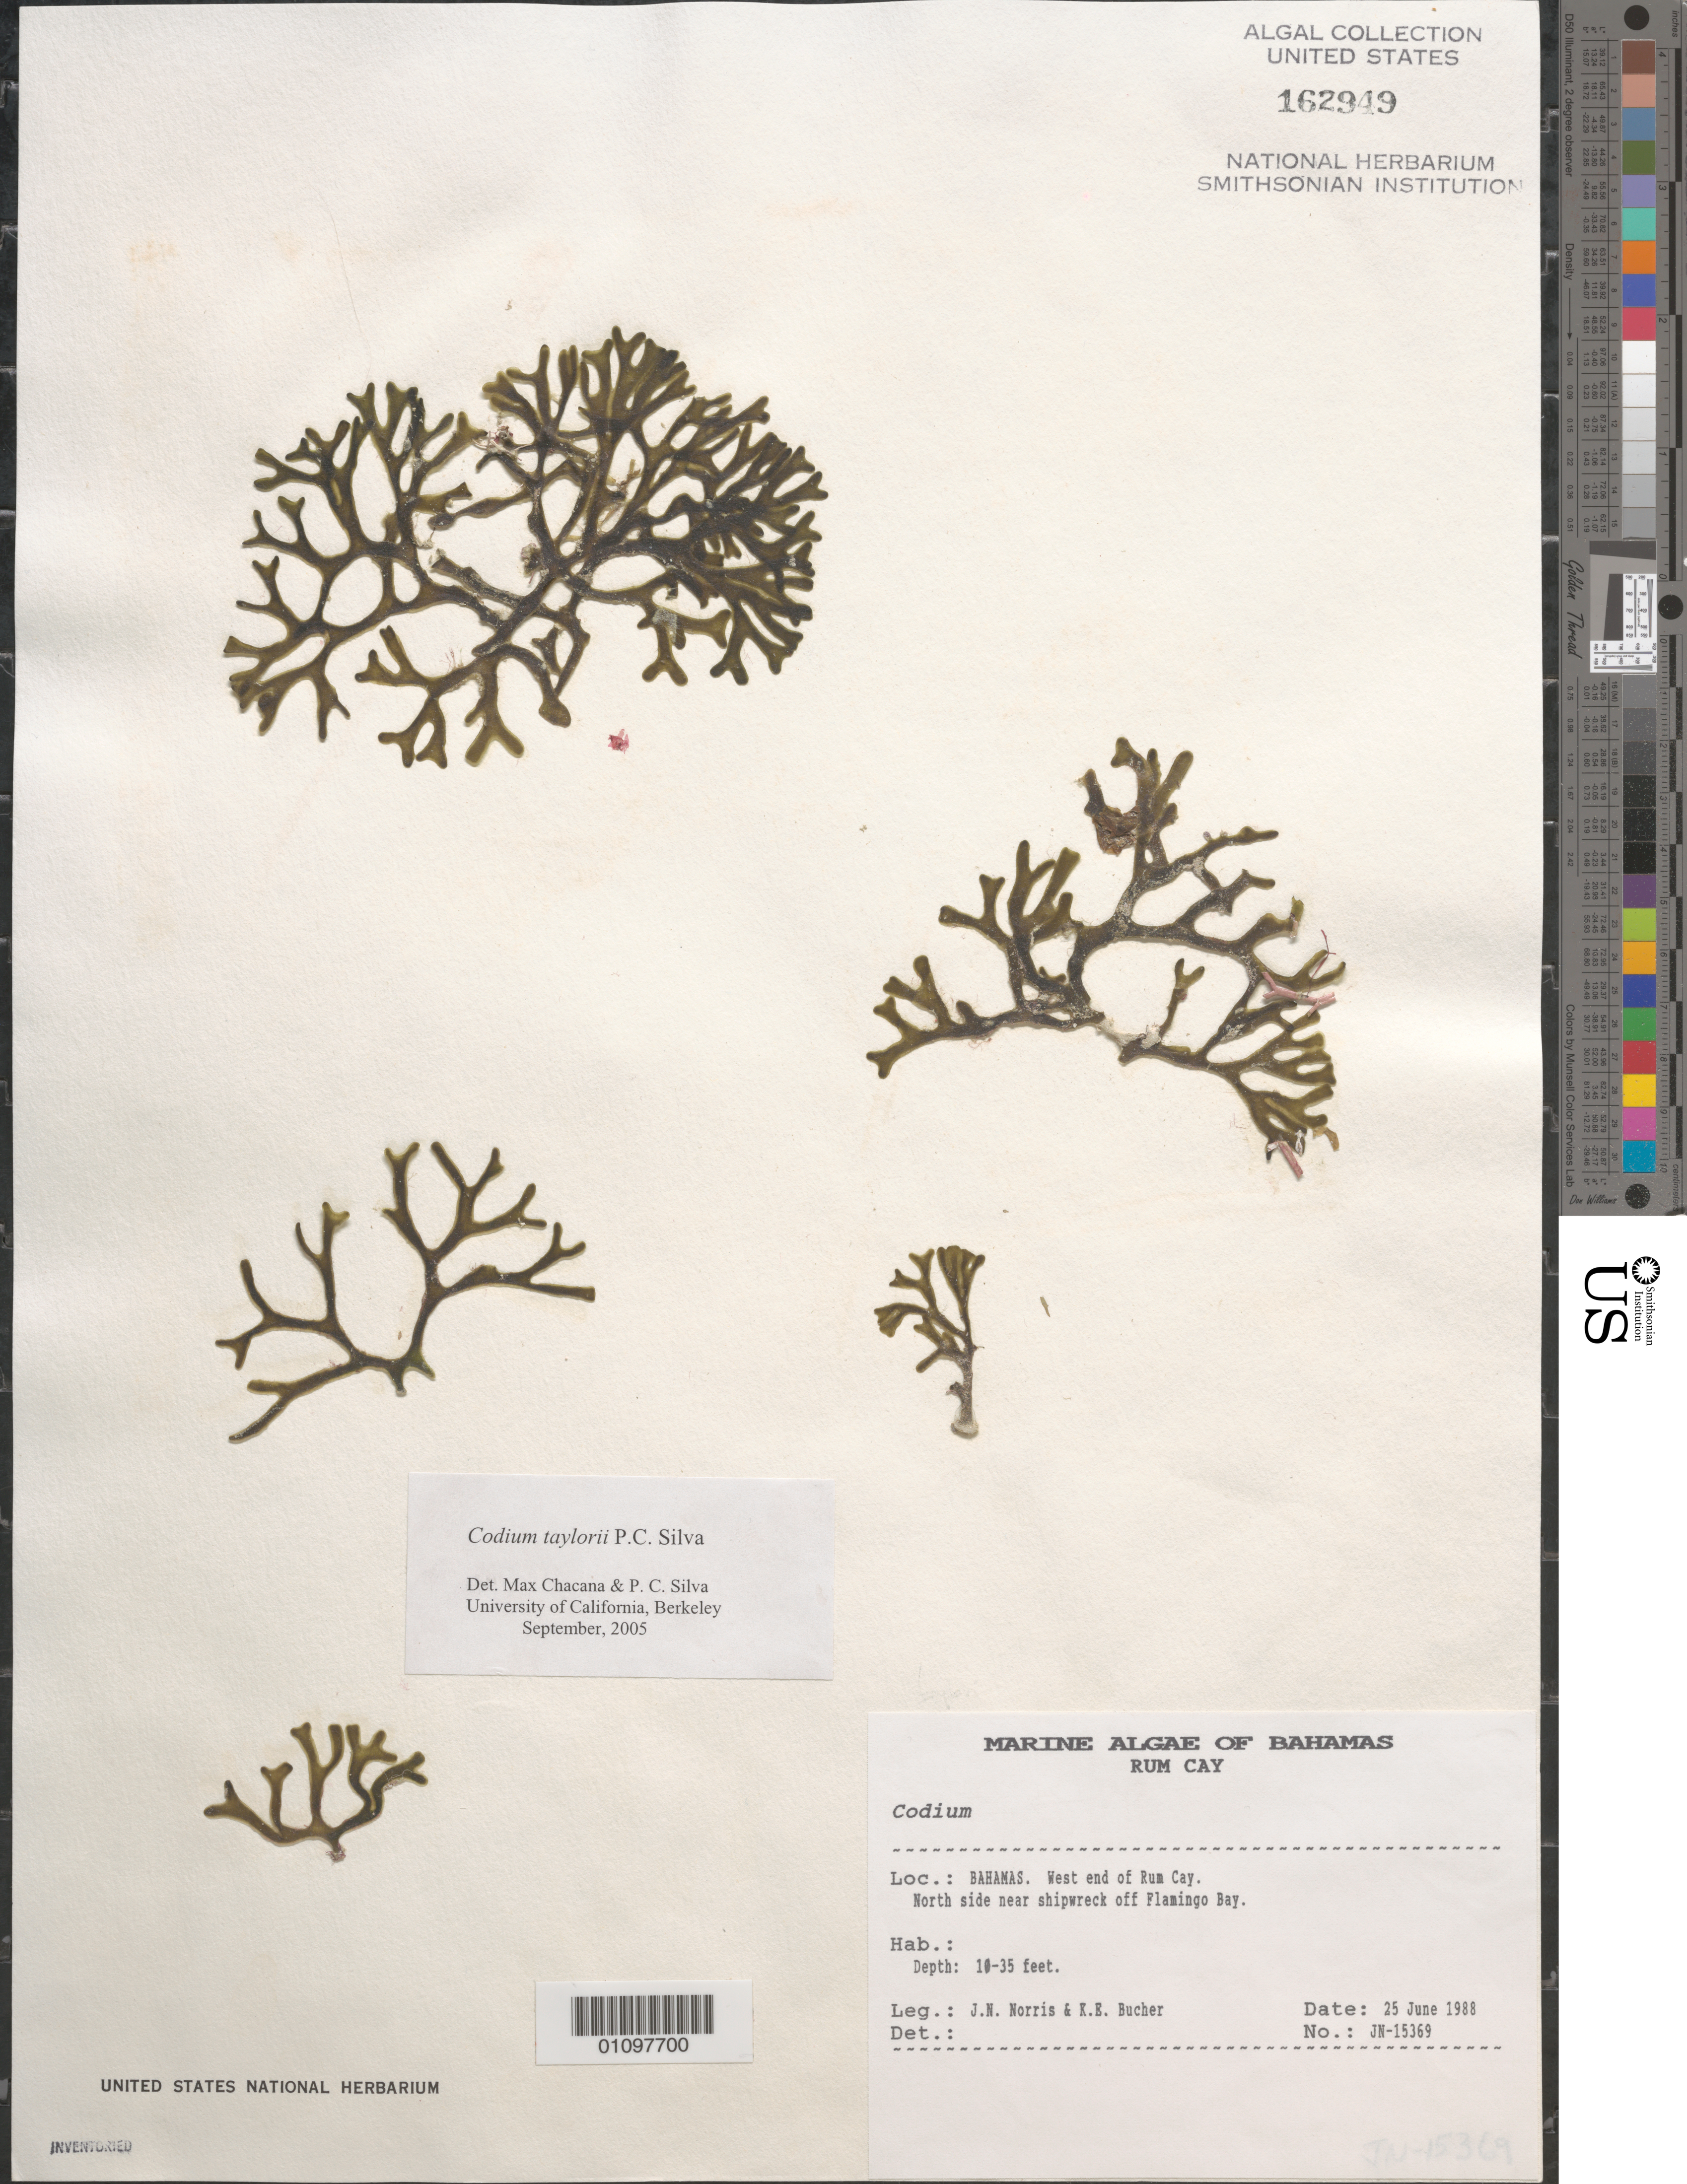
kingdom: Plantae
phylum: Chlorophyta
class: Ulvophyceae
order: Bryopsidales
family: Codiaceae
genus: Codium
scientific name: Codium taylorii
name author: P.C. Silva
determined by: Chacana, M. E.; Silva, P. C.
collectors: J. N. Norris & K. E. Bucher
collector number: JN-15369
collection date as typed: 25 Jun 1988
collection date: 1988-06-25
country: Bahamas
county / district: Rum Cay District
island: Rum Cay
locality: North side of west end of cay near shipwreck off Flamingo Bay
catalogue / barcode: US 162949